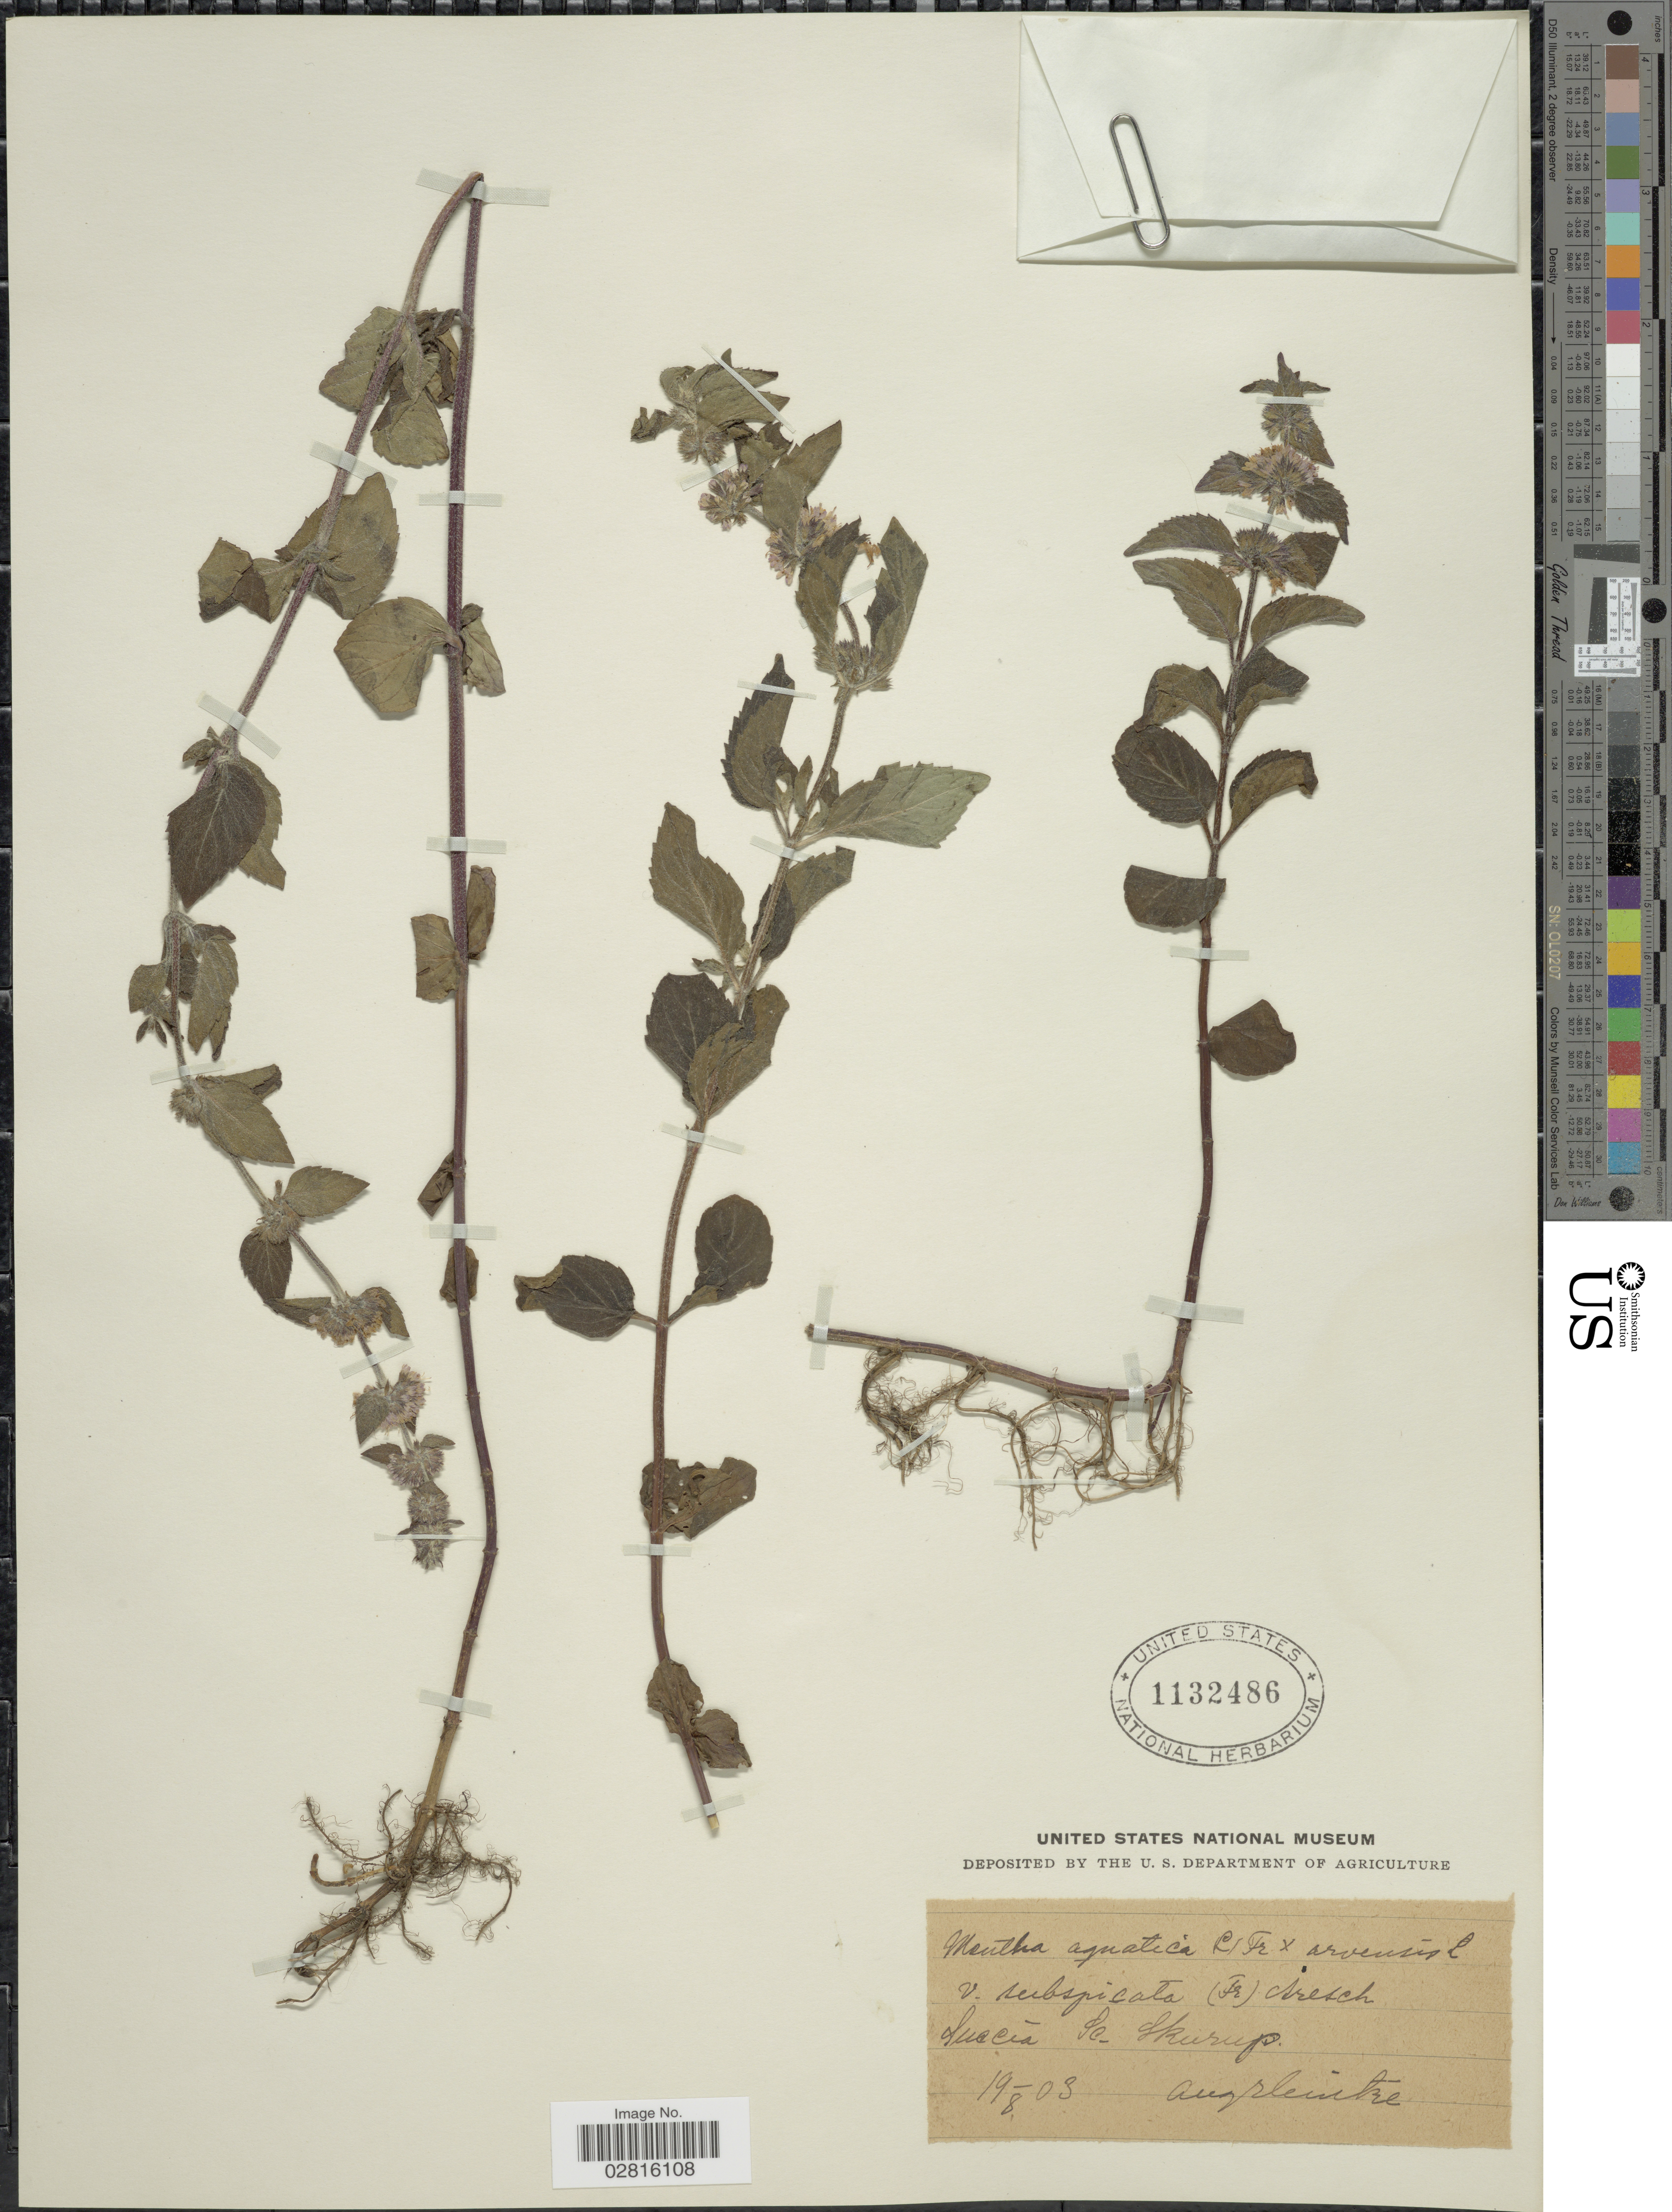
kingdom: Plantae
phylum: Tracheophyta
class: Magnoliopsida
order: Lamiales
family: Lamiaceae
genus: Mentha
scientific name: Mentha aquatica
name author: L.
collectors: A. Heintze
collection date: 1903-08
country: Sweden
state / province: Skåne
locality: Suecia Sc. Skurup.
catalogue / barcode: US 1132486